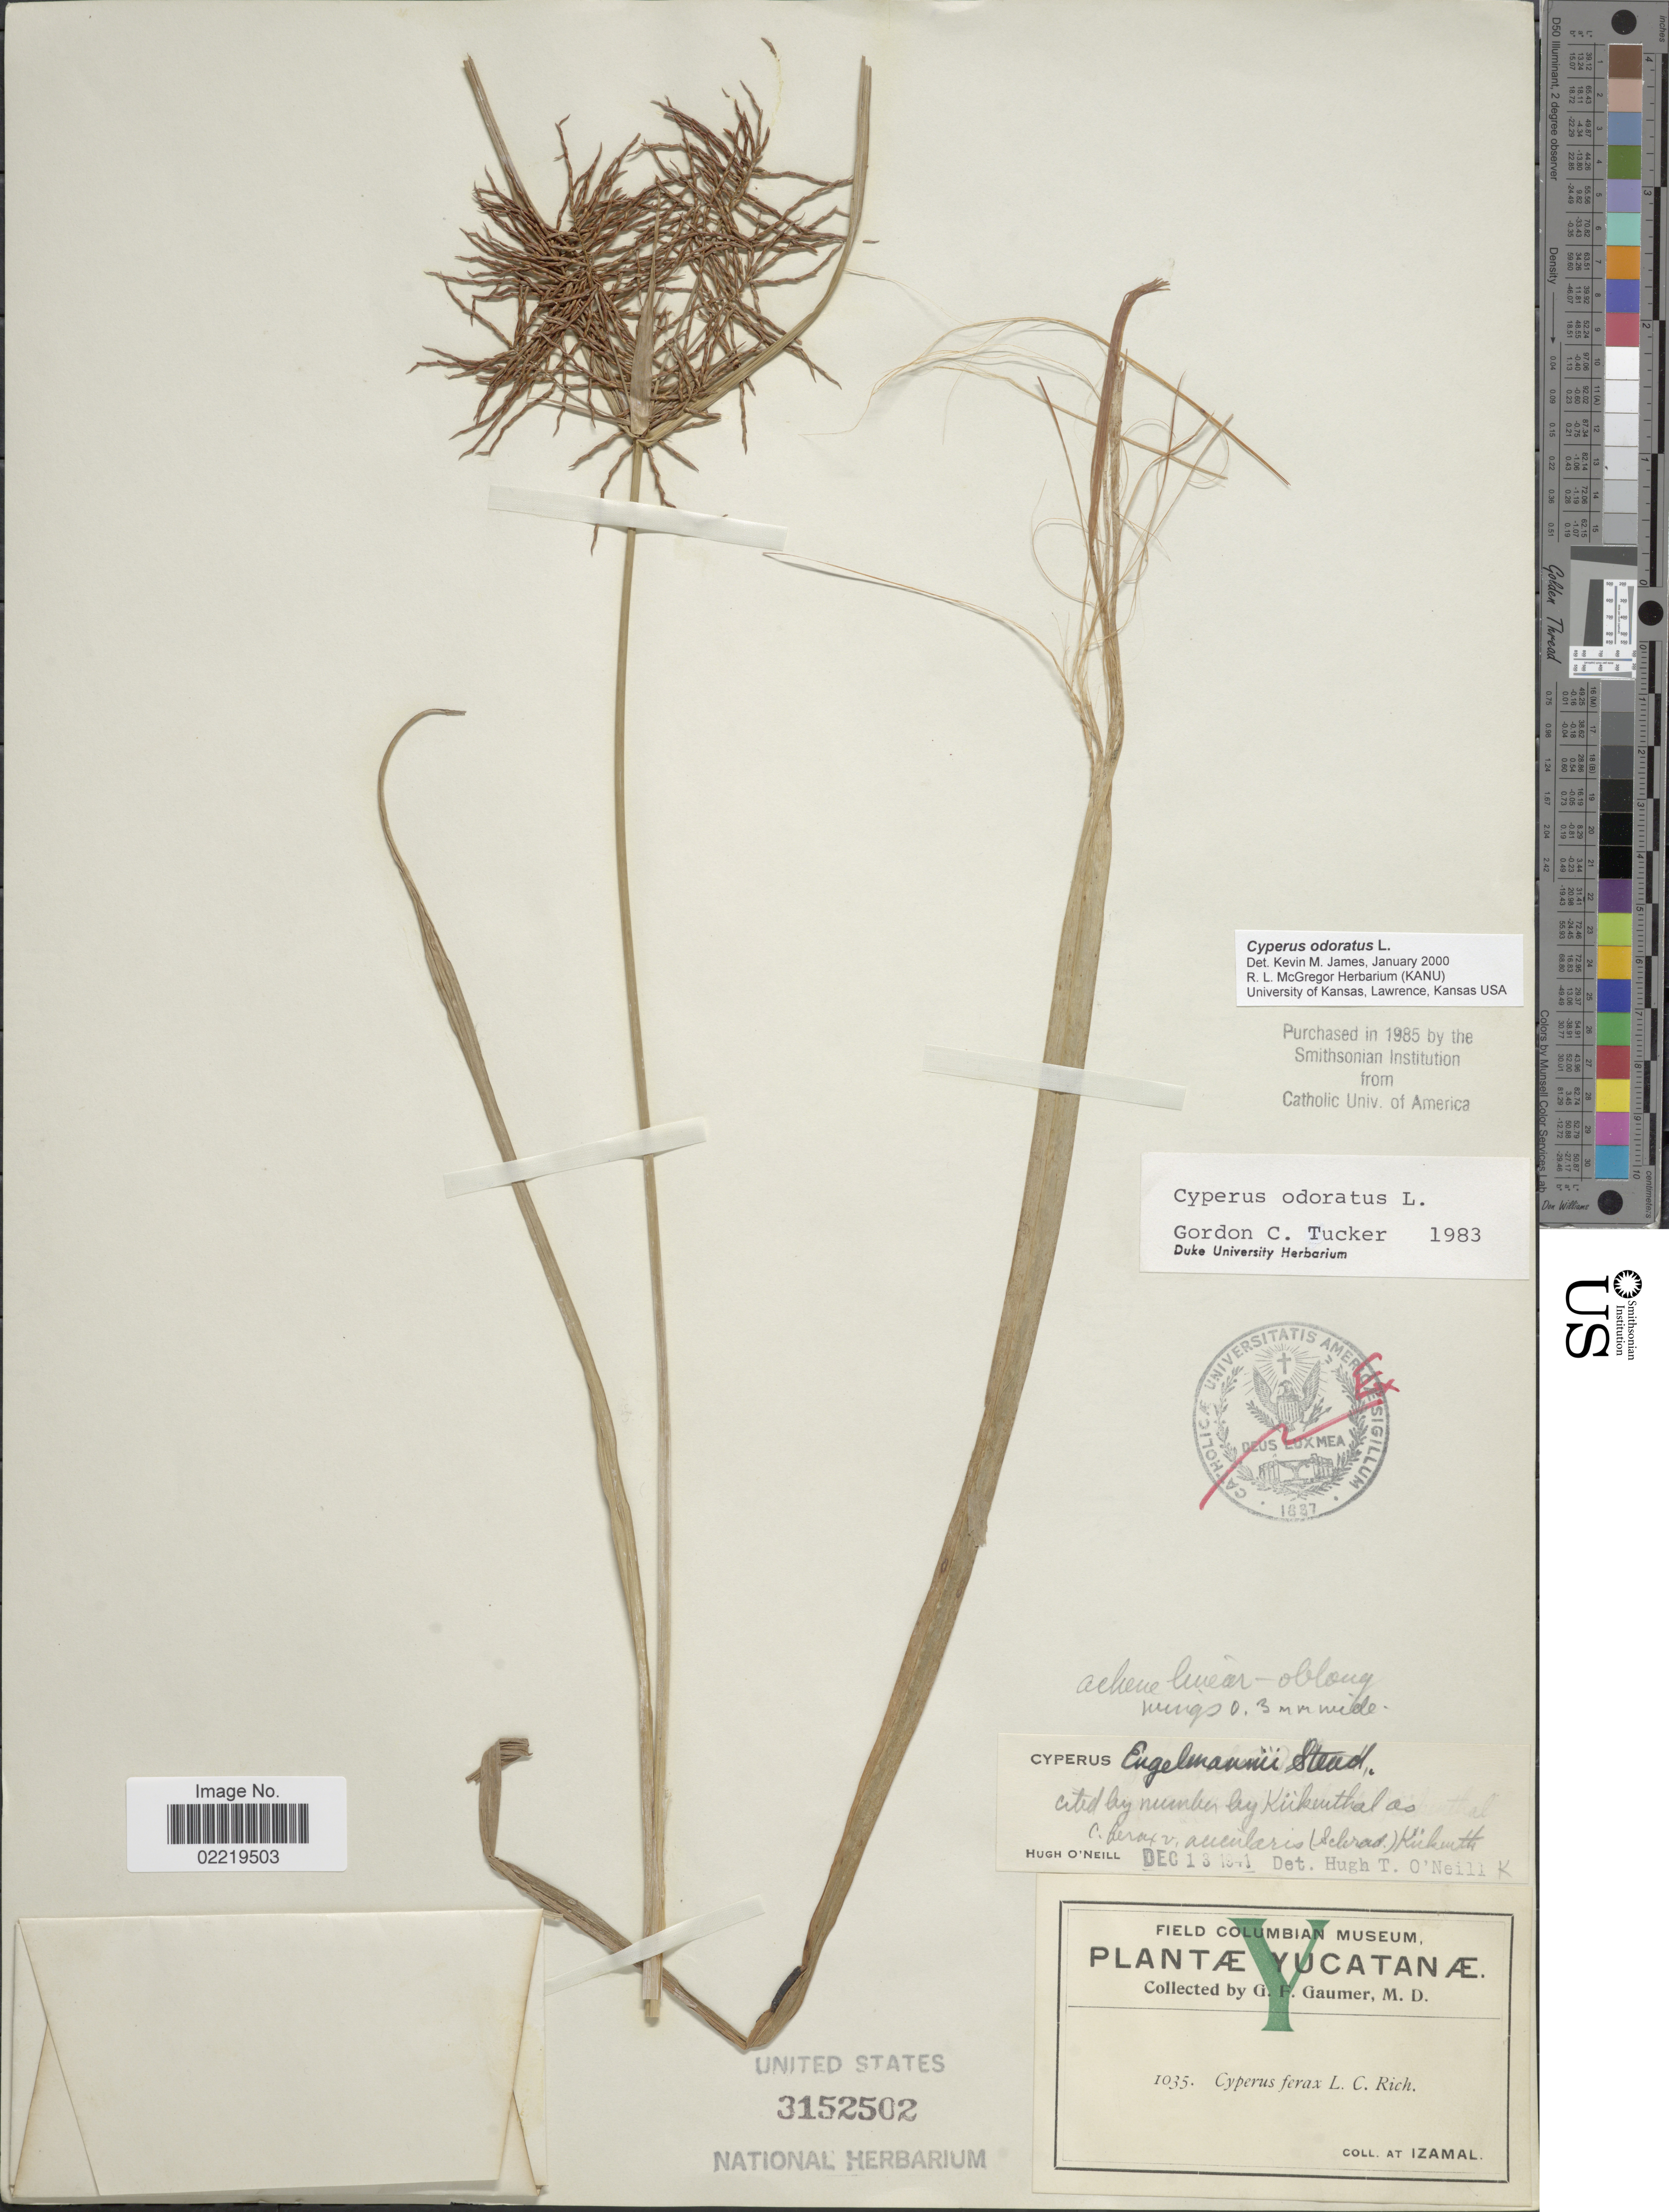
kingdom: Plantae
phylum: Tracheophyta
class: Liliopsida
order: Poales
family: Cyperaceae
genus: Cyperus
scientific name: Cyperus odoratus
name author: L.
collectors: G. F. Gaumer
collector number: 1035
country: Mexico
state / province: Yucatán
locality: Yucatanae, at Izamal.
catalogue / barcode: US 3152502